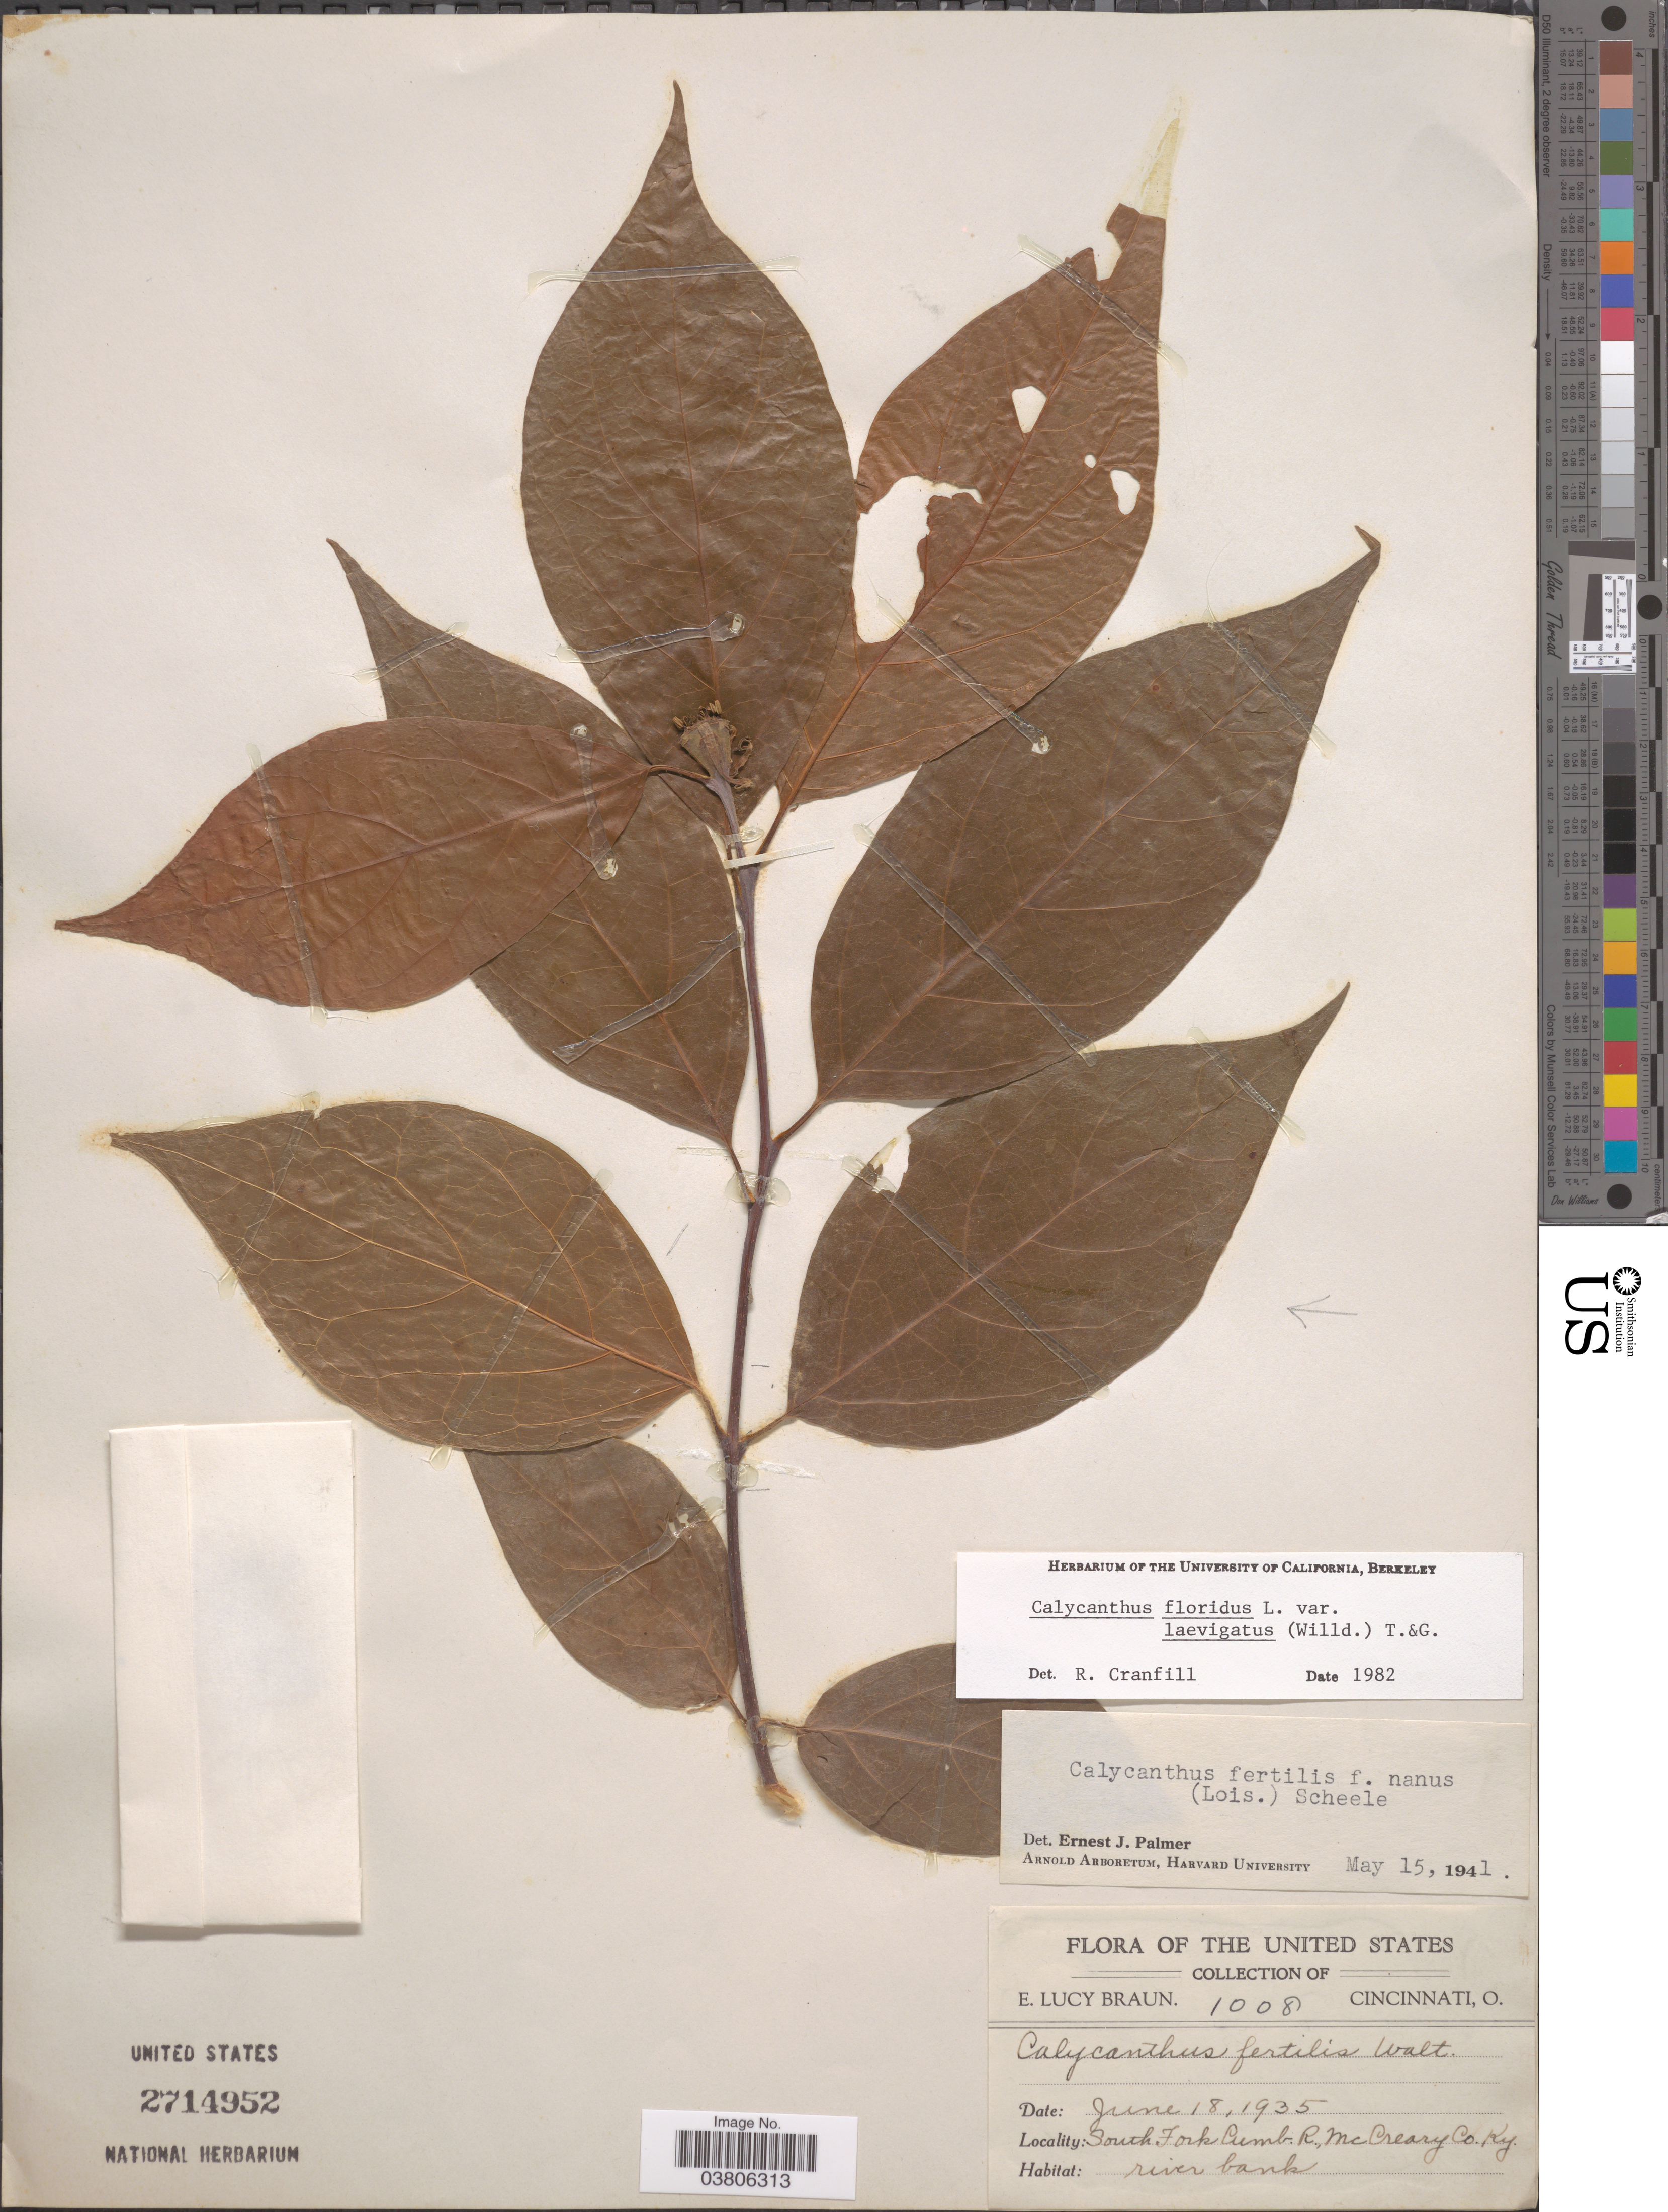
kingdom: Plantae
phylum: Tracheophyta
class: Magnoliopsida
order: Laurales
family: Calycanthaceae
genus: Calycanthus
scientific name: Calycanthus floridus var. laevigatus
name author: (Willd.) Torr. & A. Gray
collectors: E. L. Braun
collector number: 1008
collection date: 1935-06-18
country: United States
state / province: Kentucky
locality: South Fork Cumb. R., McCreary Co.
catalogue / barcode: US 2714952